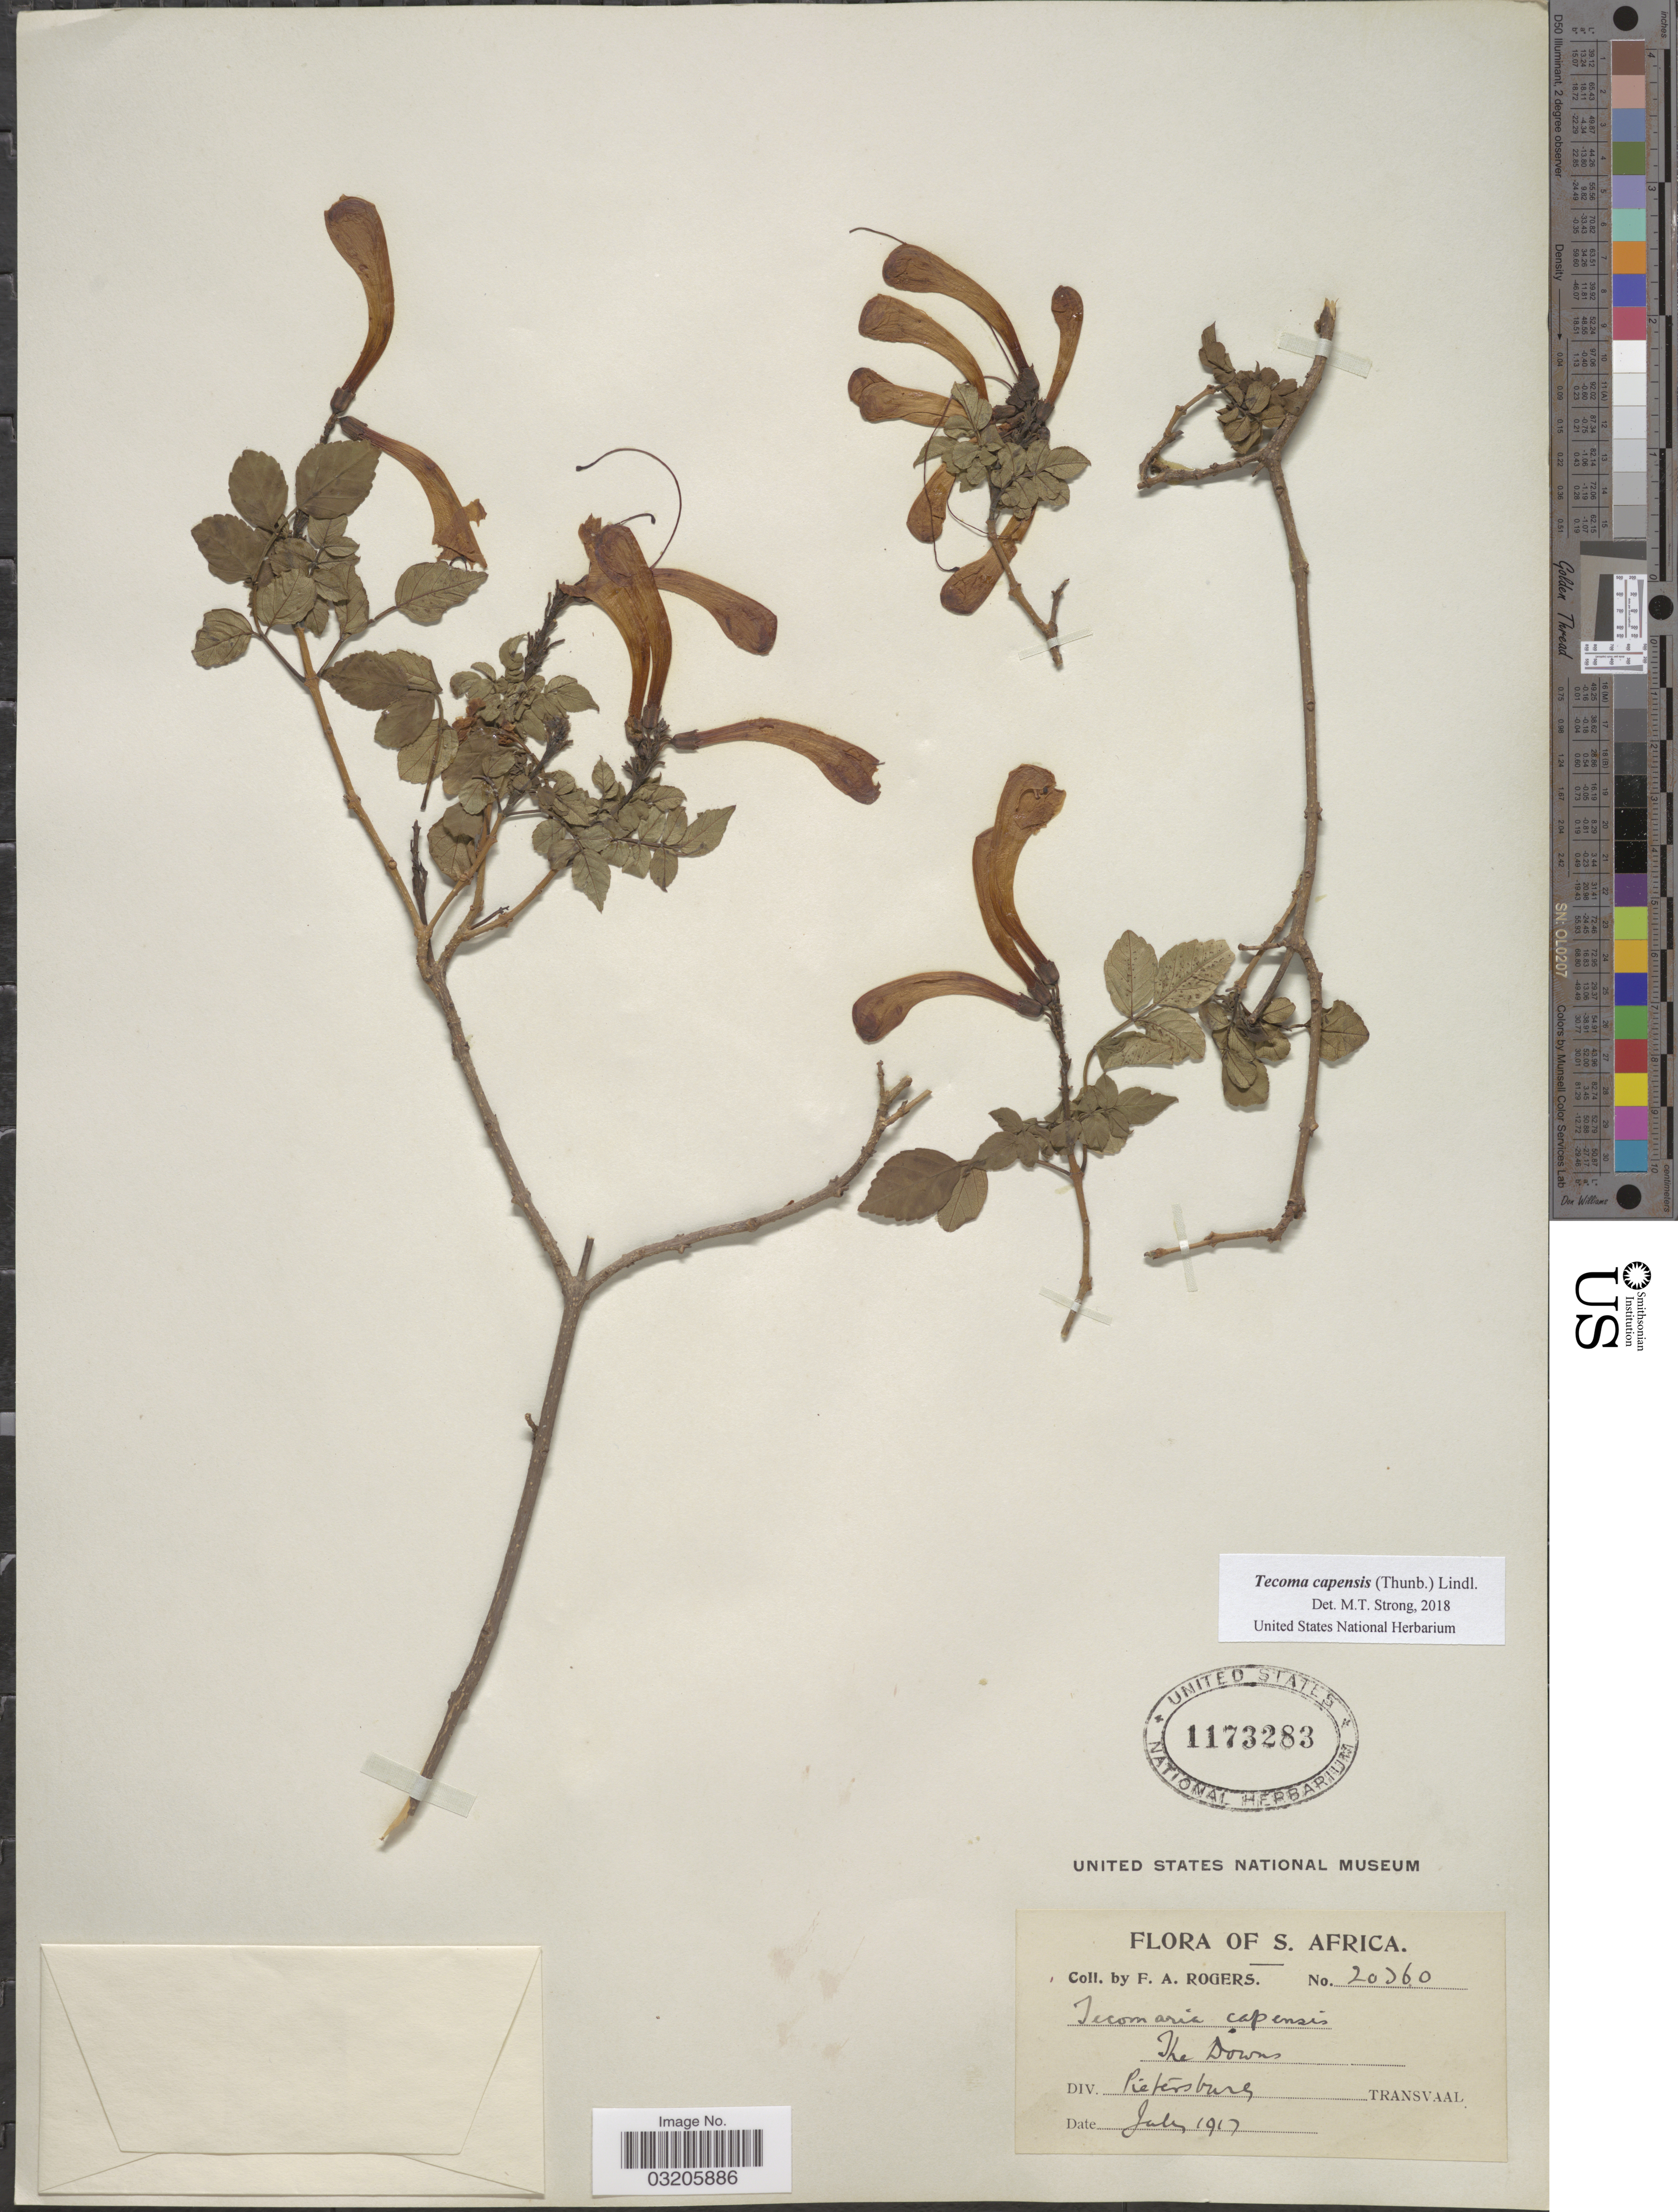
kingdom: Plantae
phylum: Tracheophyta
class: Magnoliopsida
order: Lamiales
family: Bignoniaceae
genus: Tecoma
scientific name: Tecoma capensis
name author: (Thunb.) Lindl.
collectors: F. A. Rogers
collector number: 20!60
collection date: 1917-07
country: South Africa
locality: S. Africa. The Downs. Pietersburg. Transvaal.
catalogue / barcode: US 1173283